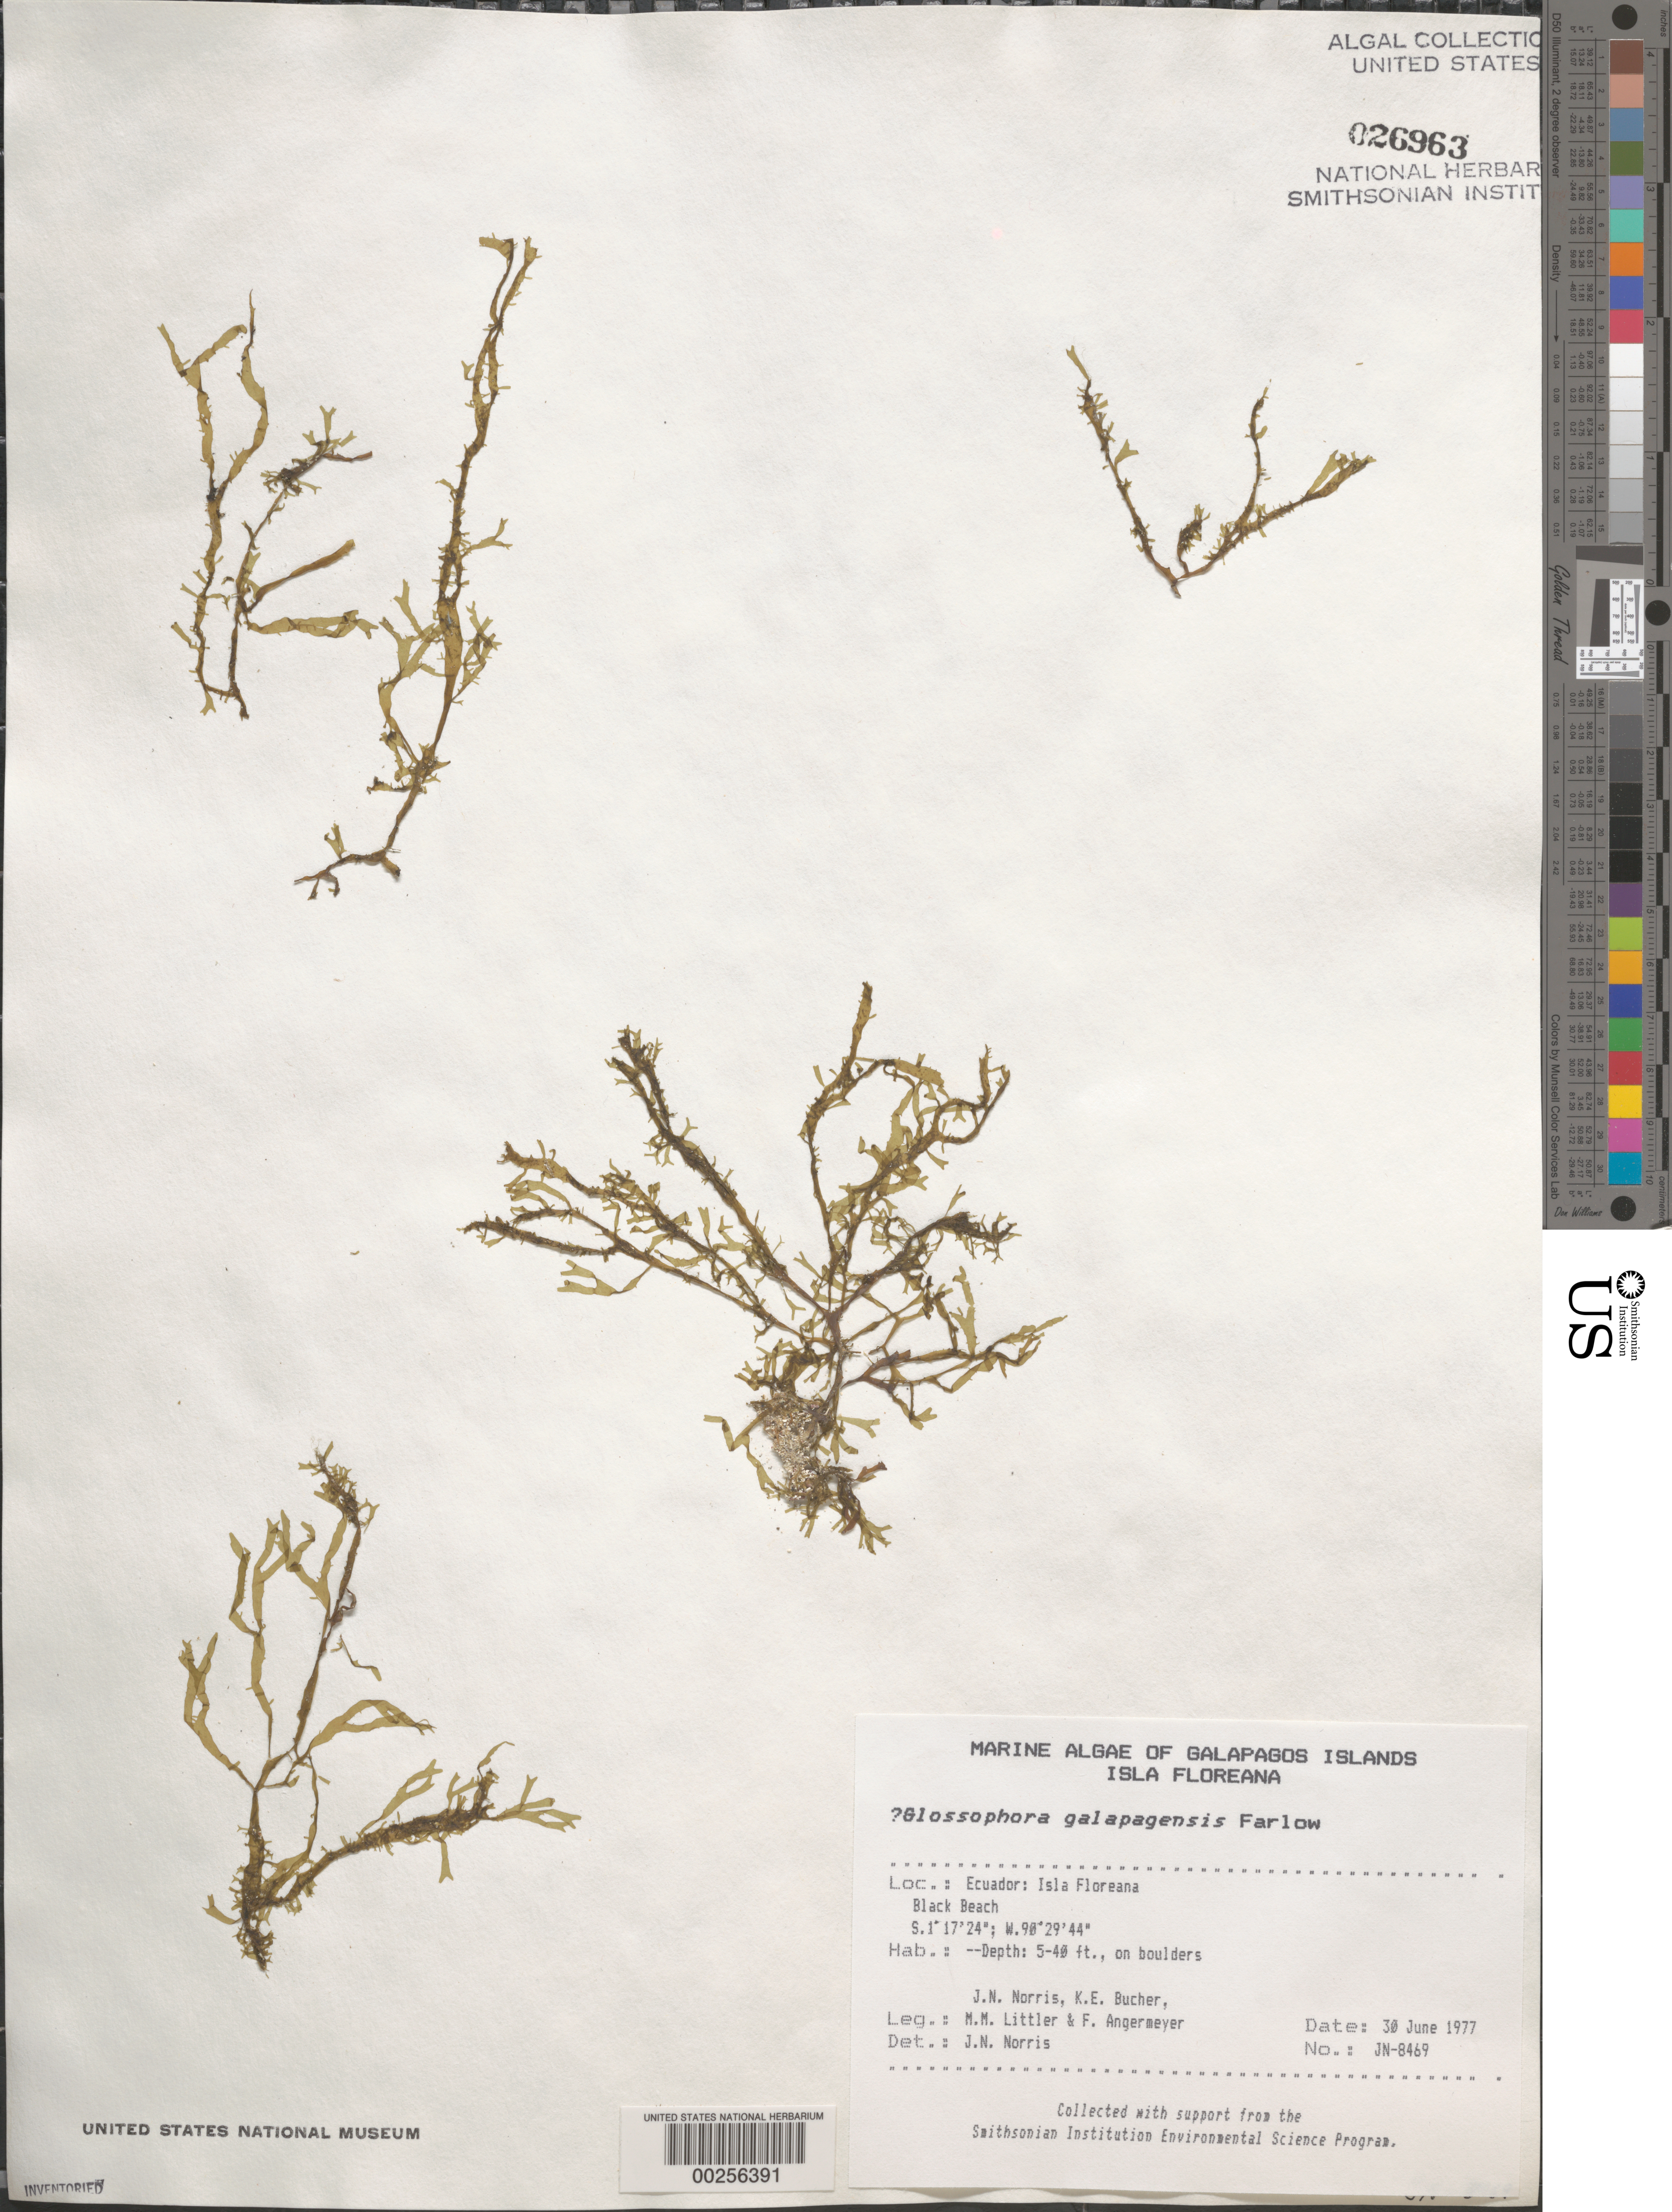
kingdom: Chromista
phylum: Ochrophyta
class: Phaeophyceae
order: Dictyotales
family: Dictyotaceae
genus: Dictyota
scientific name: Dictyota galapagensis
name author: (Farl.) De Clerck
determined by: Algae name updating Project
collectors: J. N. Norris, K. E. Bucher, M. M. Littler & F. Angermeyer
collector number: JN-8469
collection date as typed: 30 Jun 1977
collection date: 1977-06-30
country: Ecuador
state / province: Colón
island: Floreana [Charles, Santa Maria]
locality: Black Beach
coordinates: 1 17' 24" S, 90 29' 44" W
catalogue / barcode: US 26963